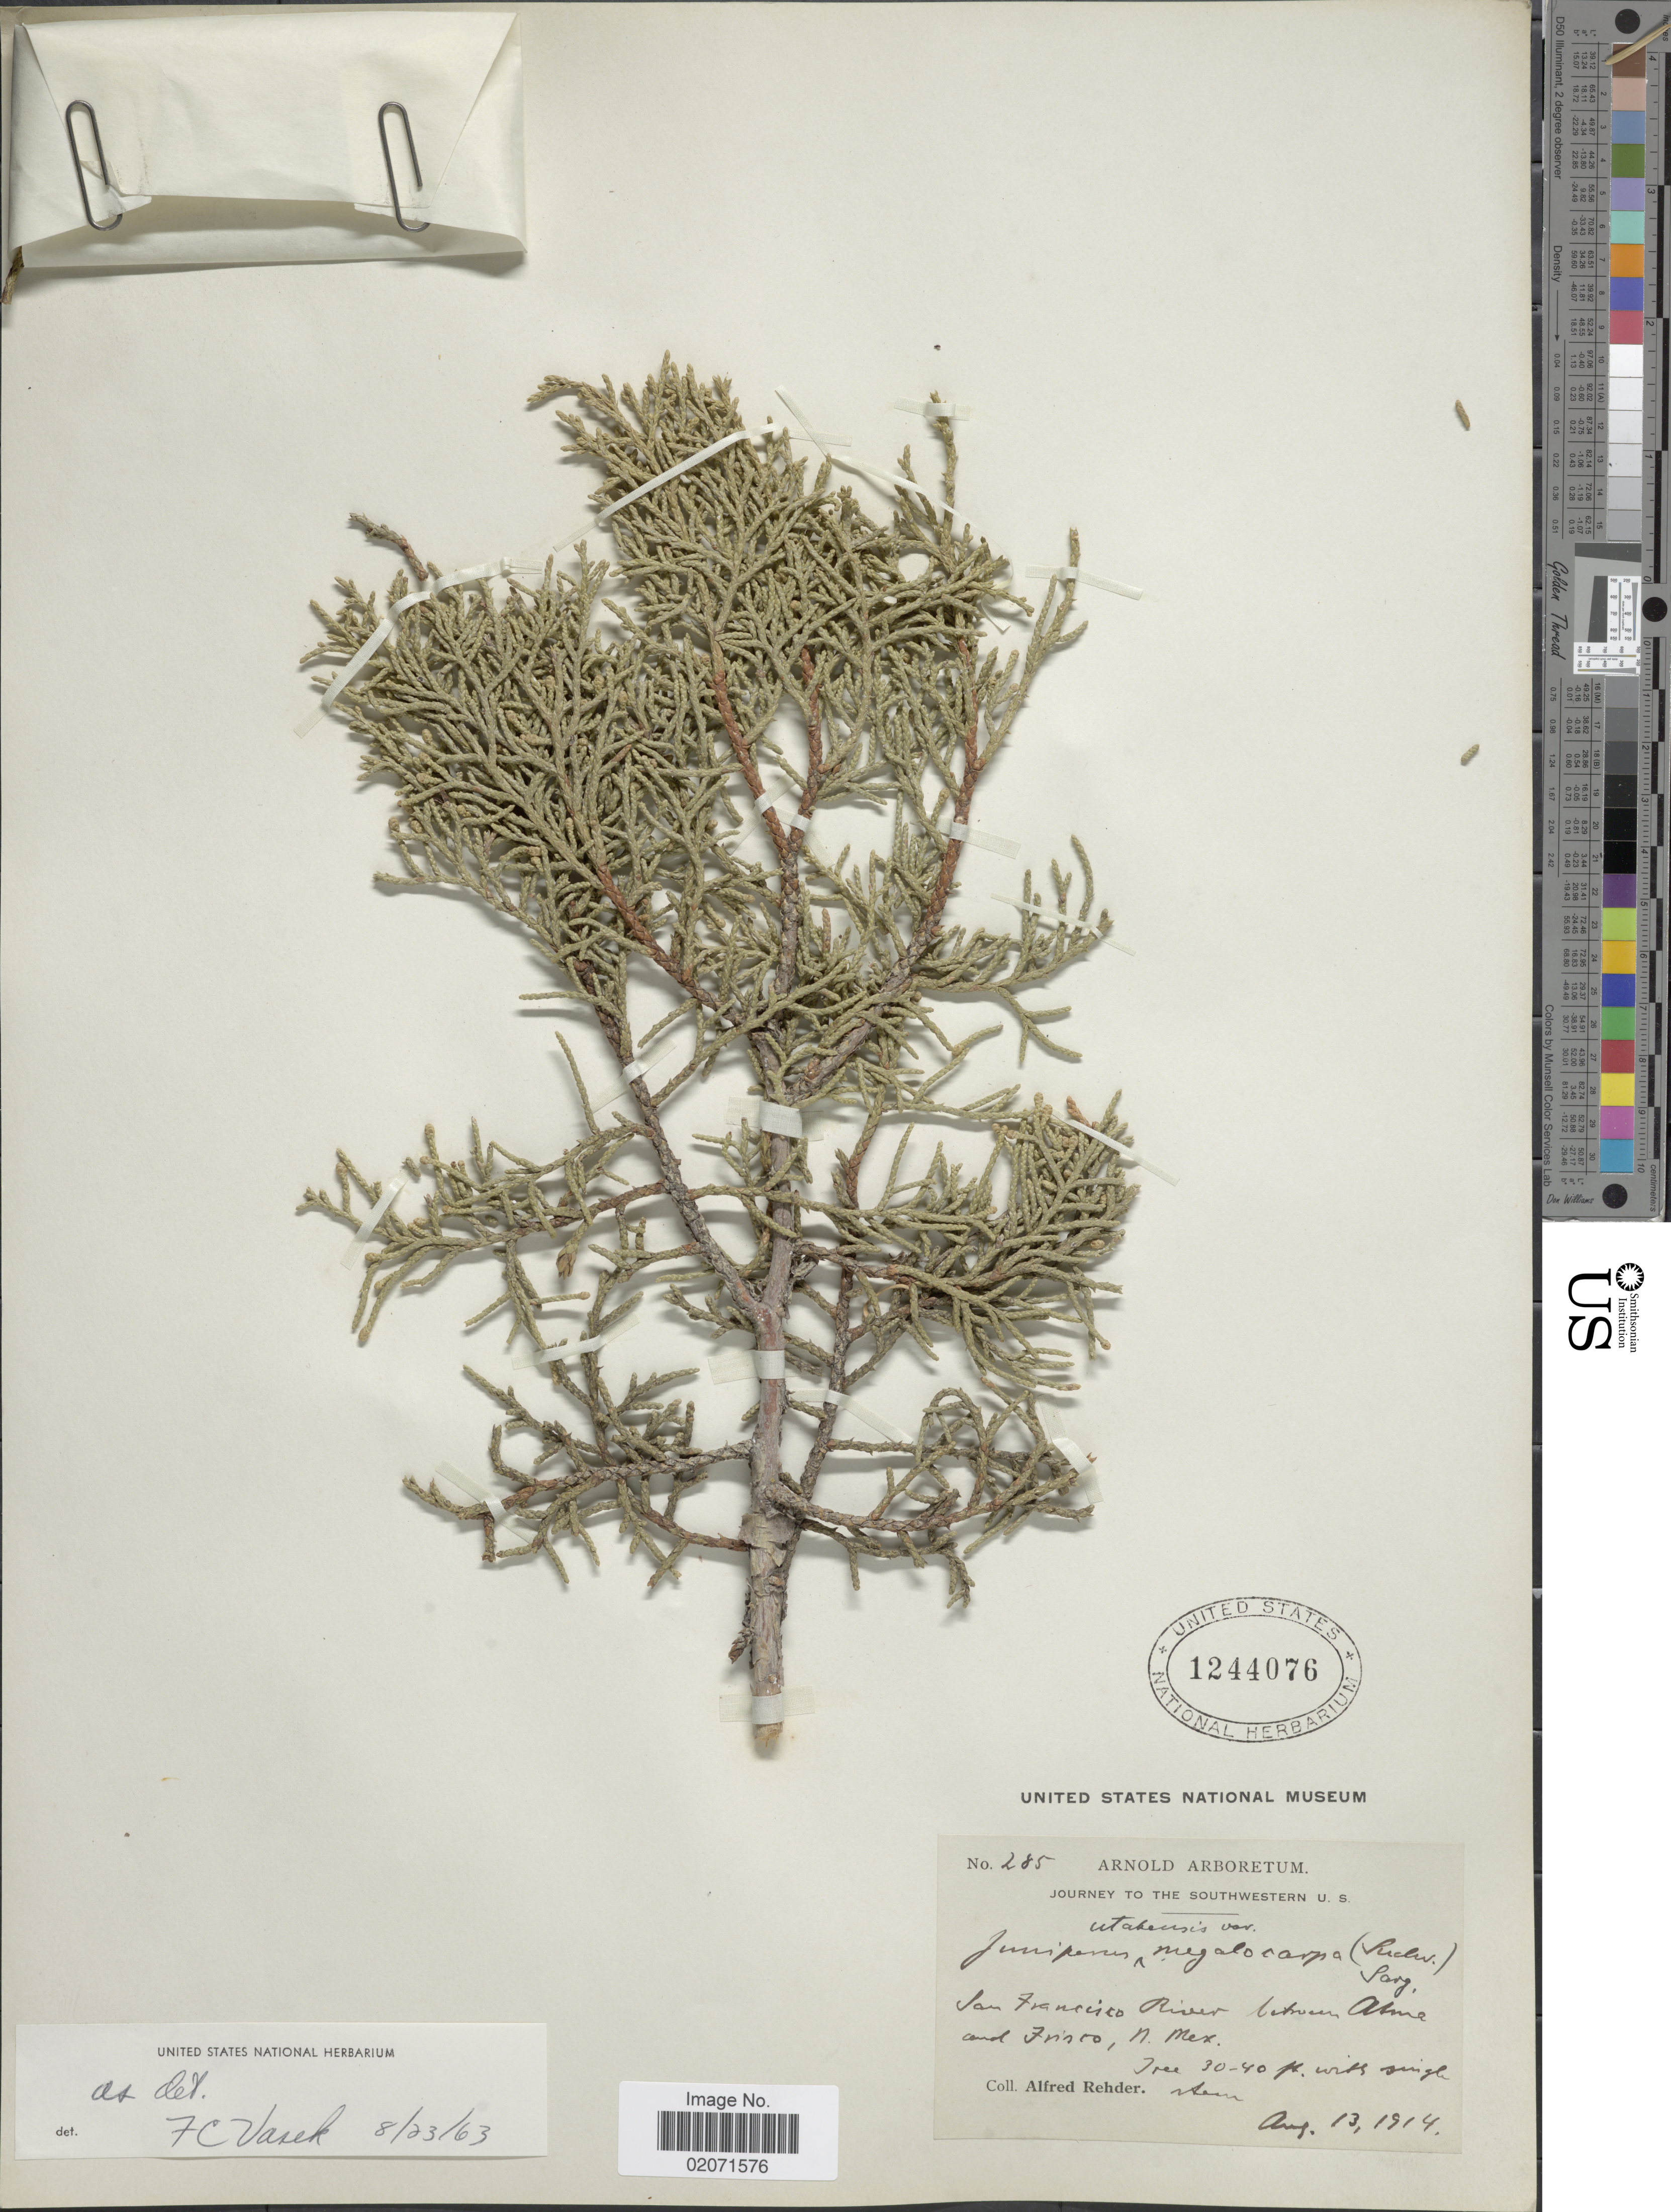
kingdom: Plantae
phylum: Tracheophyta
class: Pinopsida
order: Pinales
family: Cupressaceae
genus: Juniperus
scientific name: Juniperus osteosperma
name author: (Torr.) Little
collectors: A. Rehder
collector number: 285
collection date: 1914-08-13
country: United States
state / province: New Mexico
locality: San Francisco River between Alma and Frisco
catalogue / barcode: US 1244076